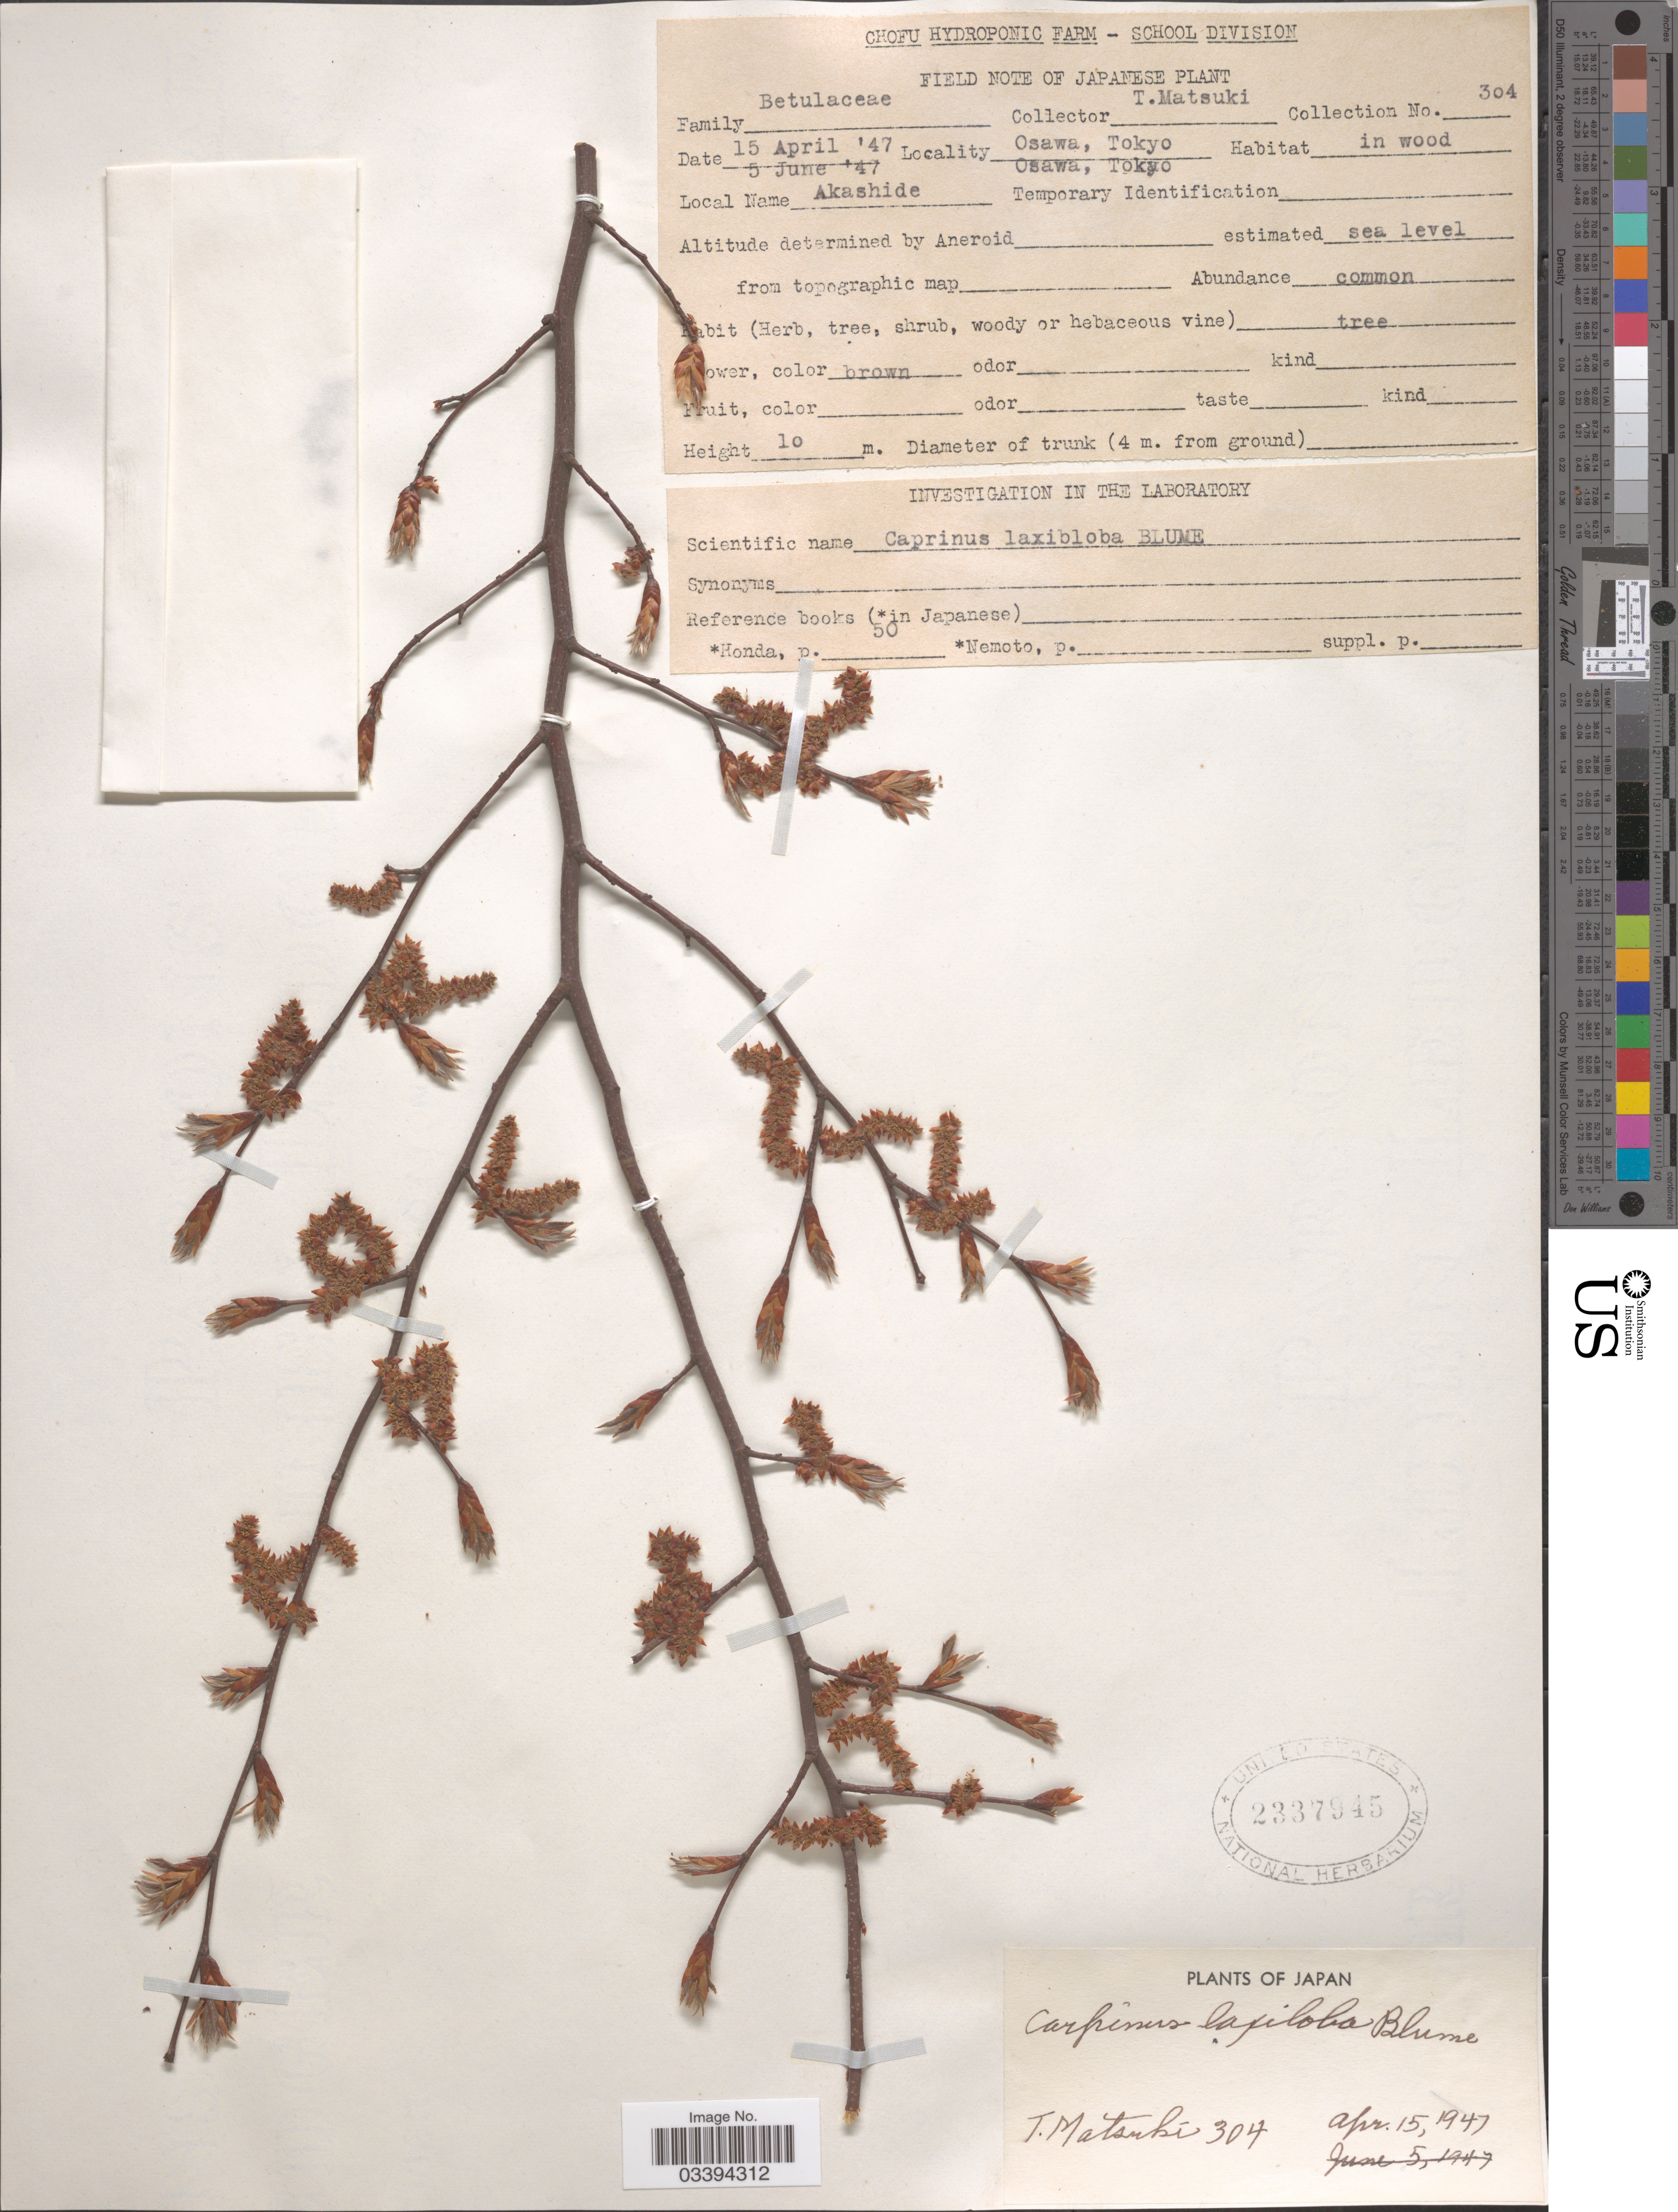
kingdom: Plantae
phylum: Tracheophyta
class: Magnoliopsida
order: Fagales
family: Betulaceae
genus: Carpinus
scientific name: Carpinus laxiflora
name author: (Siebold & Zucc.) Blume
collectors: T. Matsuki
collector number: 304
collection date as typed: Transcribed d/m/y: 15/4/47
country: Japan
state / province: Tokyo, Federal City of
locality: Osawa.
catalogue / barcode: US 2337945